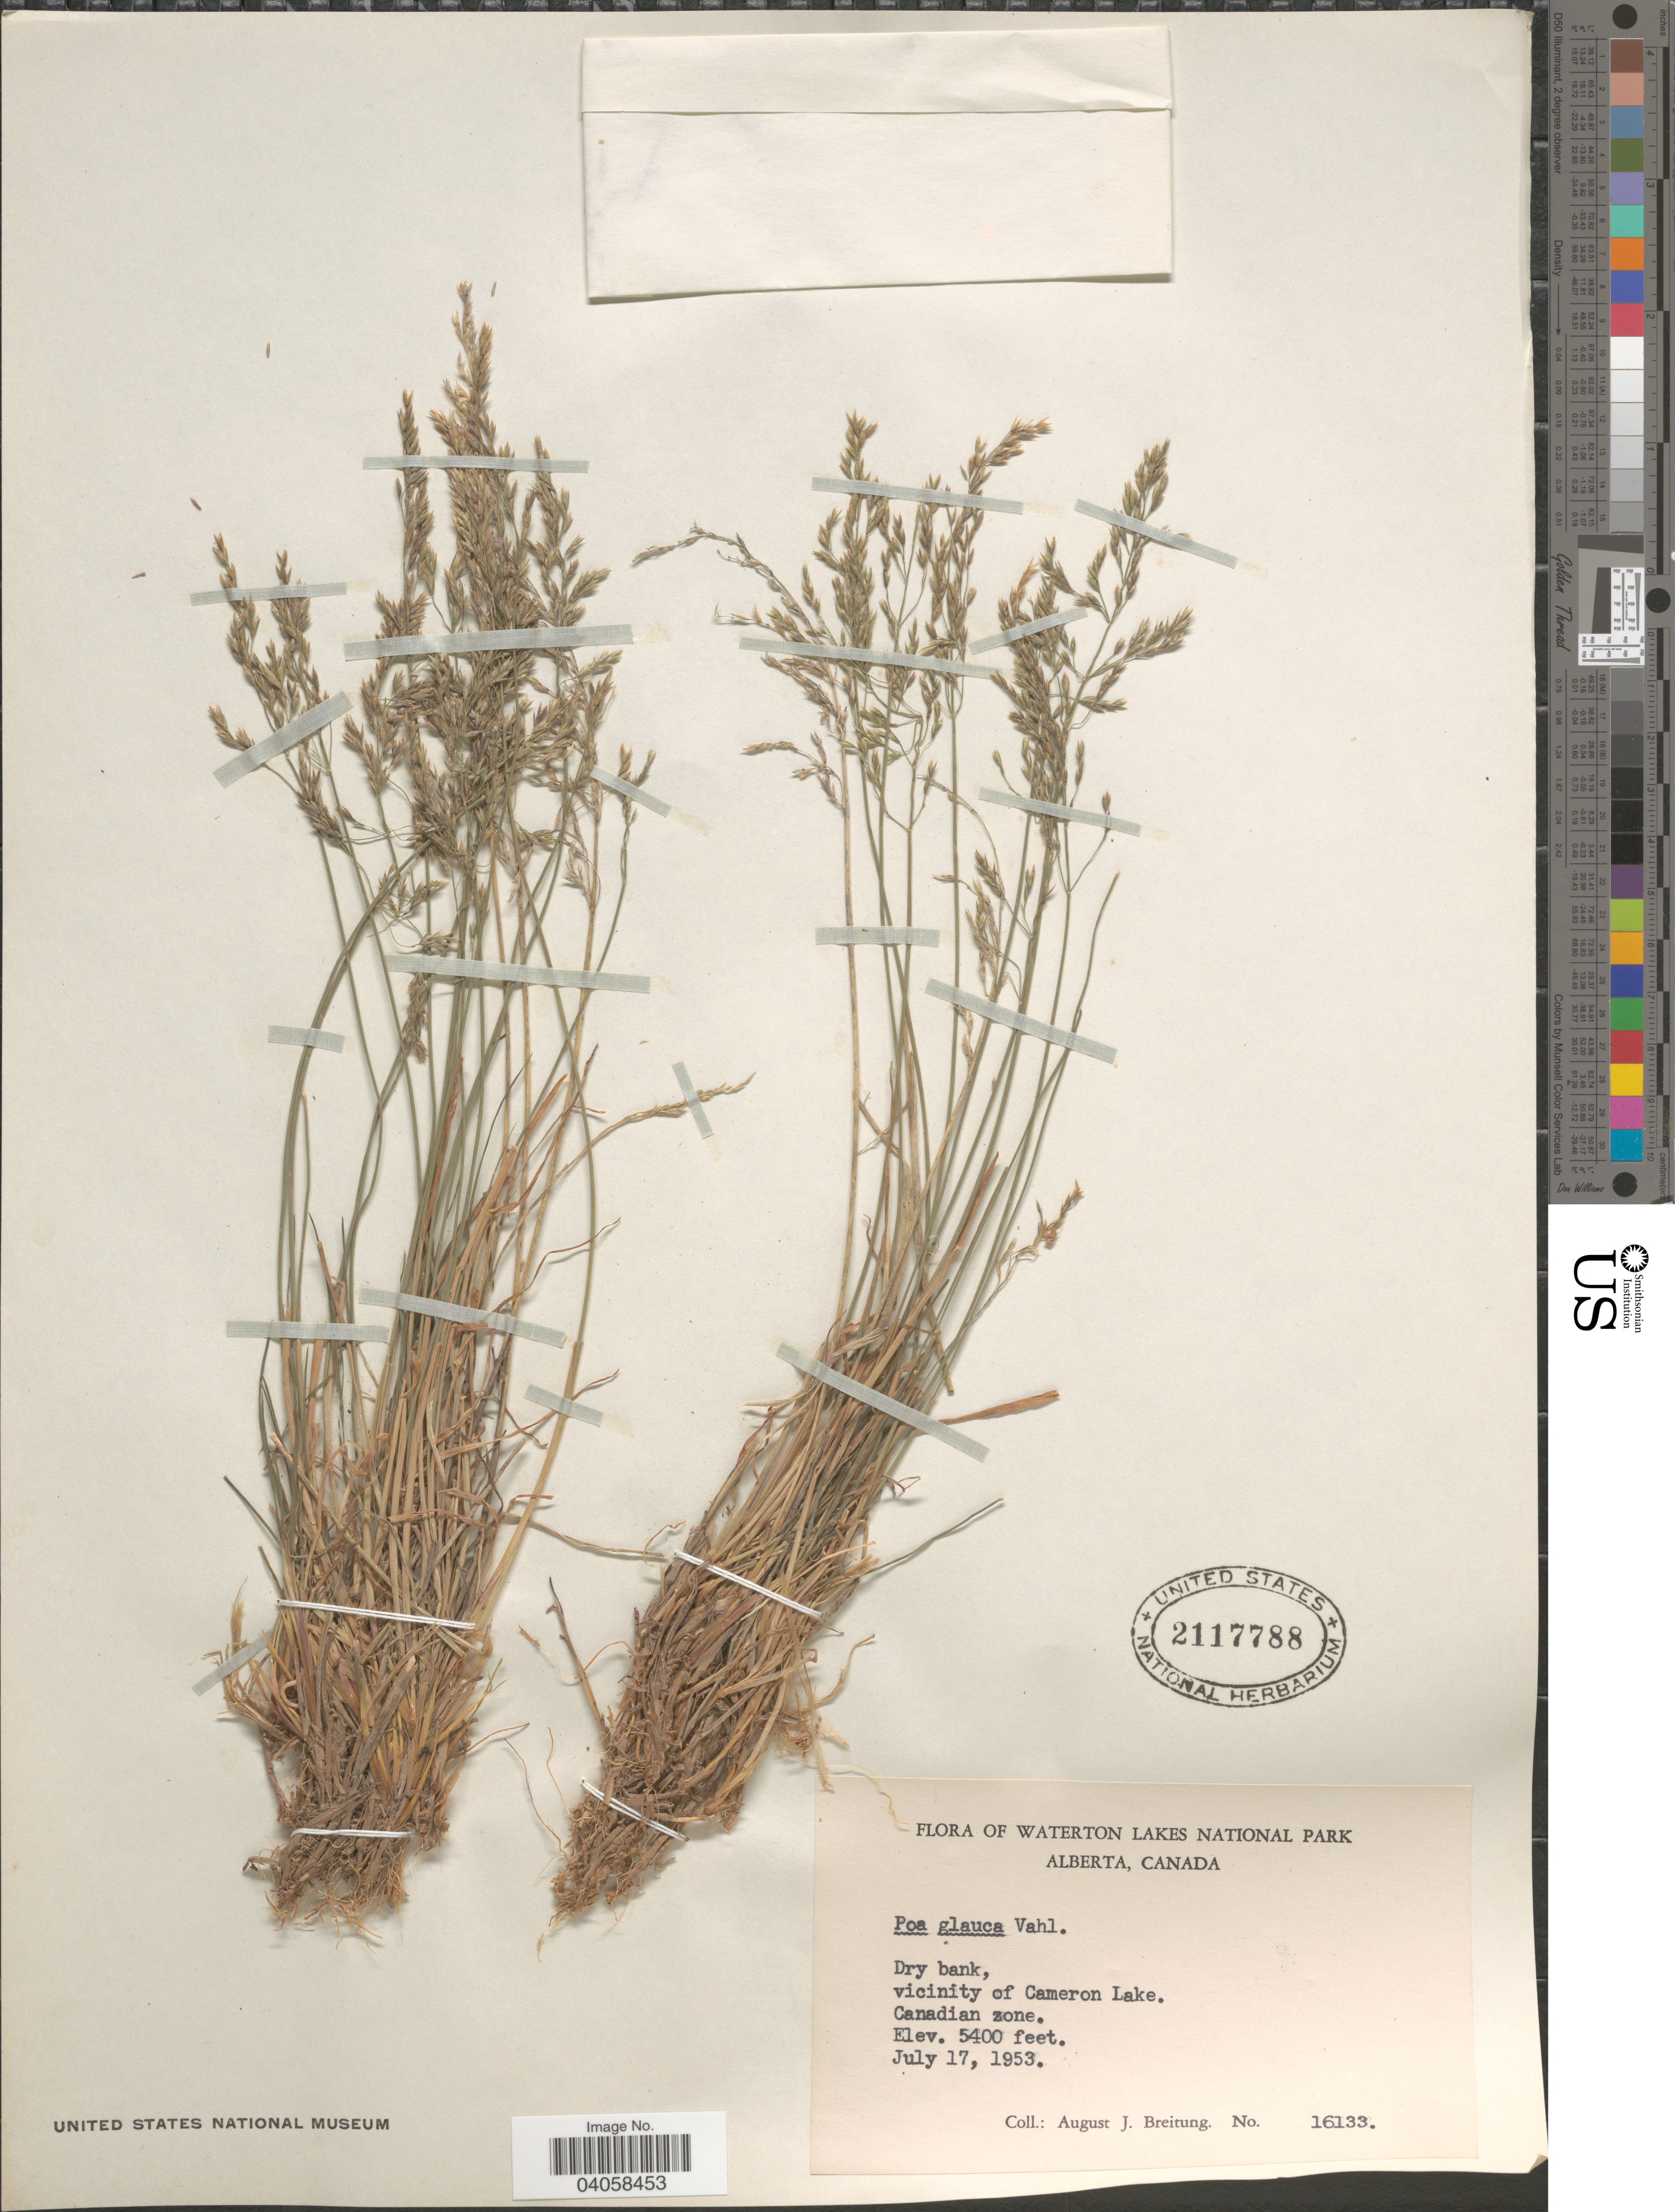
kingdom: Plantae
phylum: Tracheophyta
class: Liliopsida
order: Poales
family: Poaceae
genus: Poa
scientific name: Poa glauca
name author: Vahl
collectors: A. Breitung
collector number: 16133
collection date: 1953-07-17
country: Canada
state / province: Alberta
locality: Waterton Lakes National Park. Dry bank, vicinity of Cameron Lake. Canadian zone.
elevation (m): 1646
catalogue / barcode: US 2117788